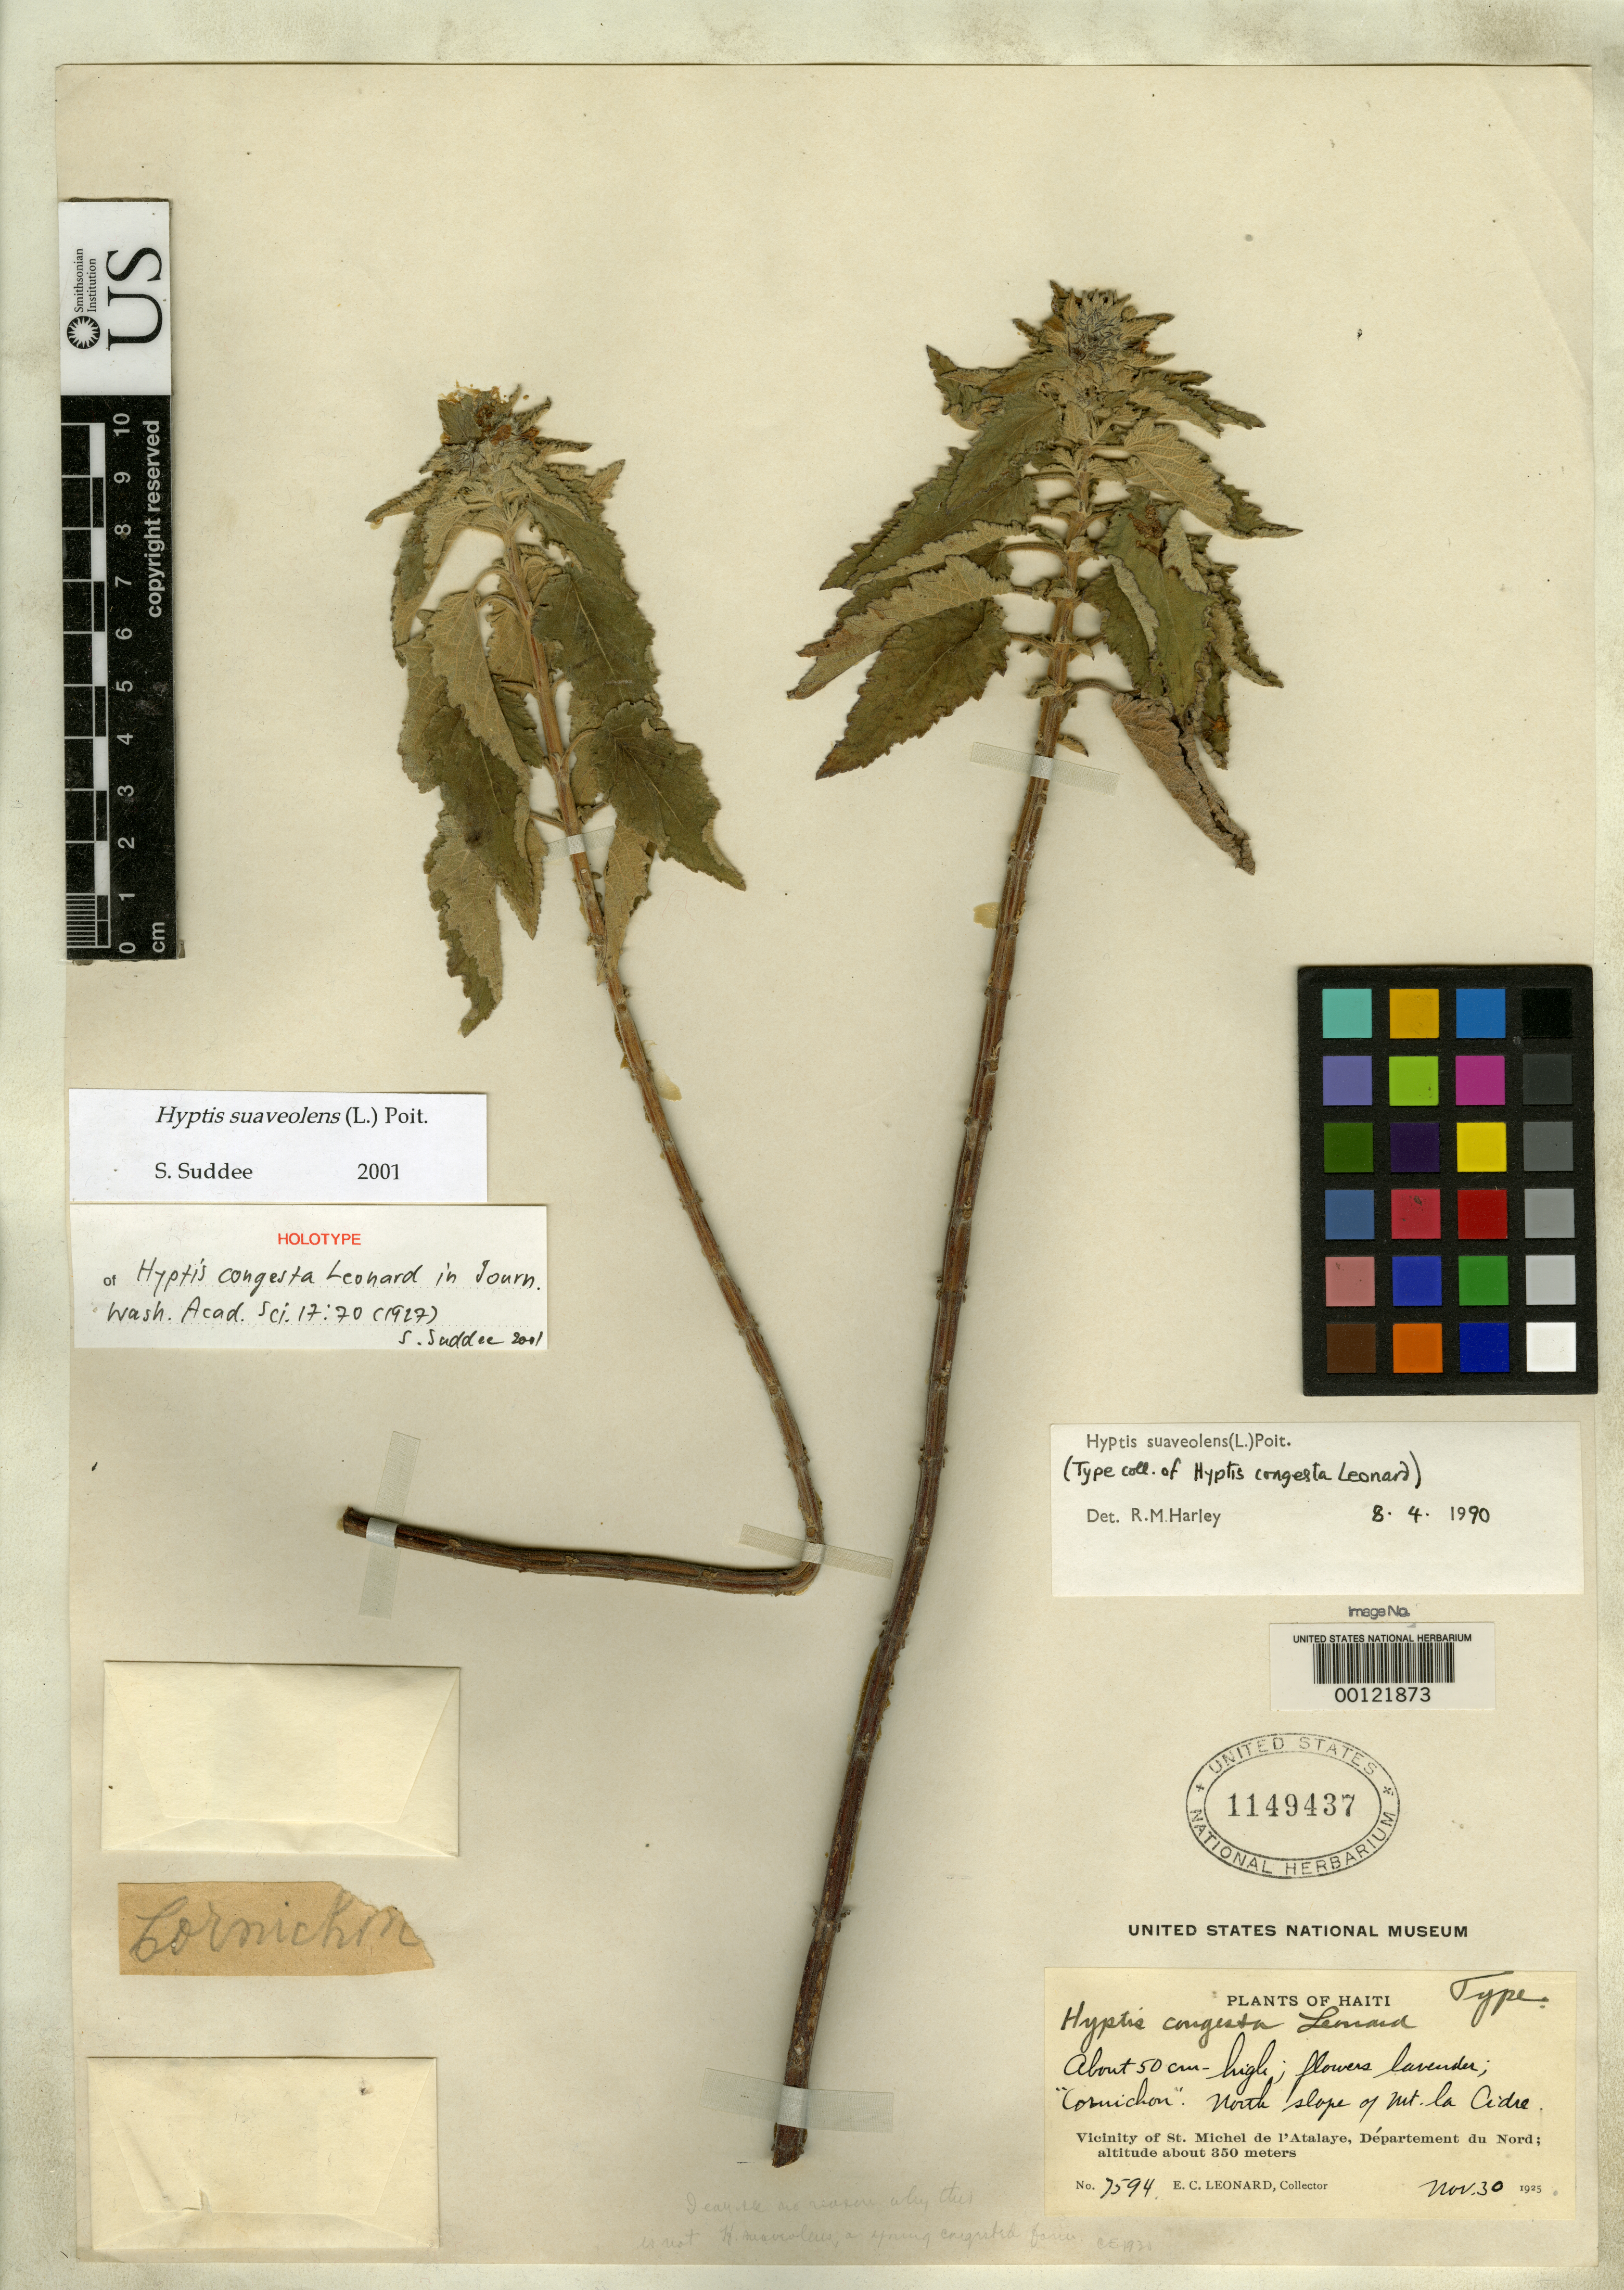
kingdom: Plantae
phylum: Tracheophyta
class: Magnoliopsida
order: Lamiales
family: Lamiaceae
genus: Hyptis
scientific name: Hyptis congesta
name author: Leonard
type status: Holotype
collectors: E. C. Leonard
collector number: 7594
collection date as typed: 30 Nov 1925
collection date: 1925-11-30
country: Haiti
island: Hispaniola Island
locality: N of Mt. La Cidre.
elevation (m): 300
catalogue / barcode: US 1149437